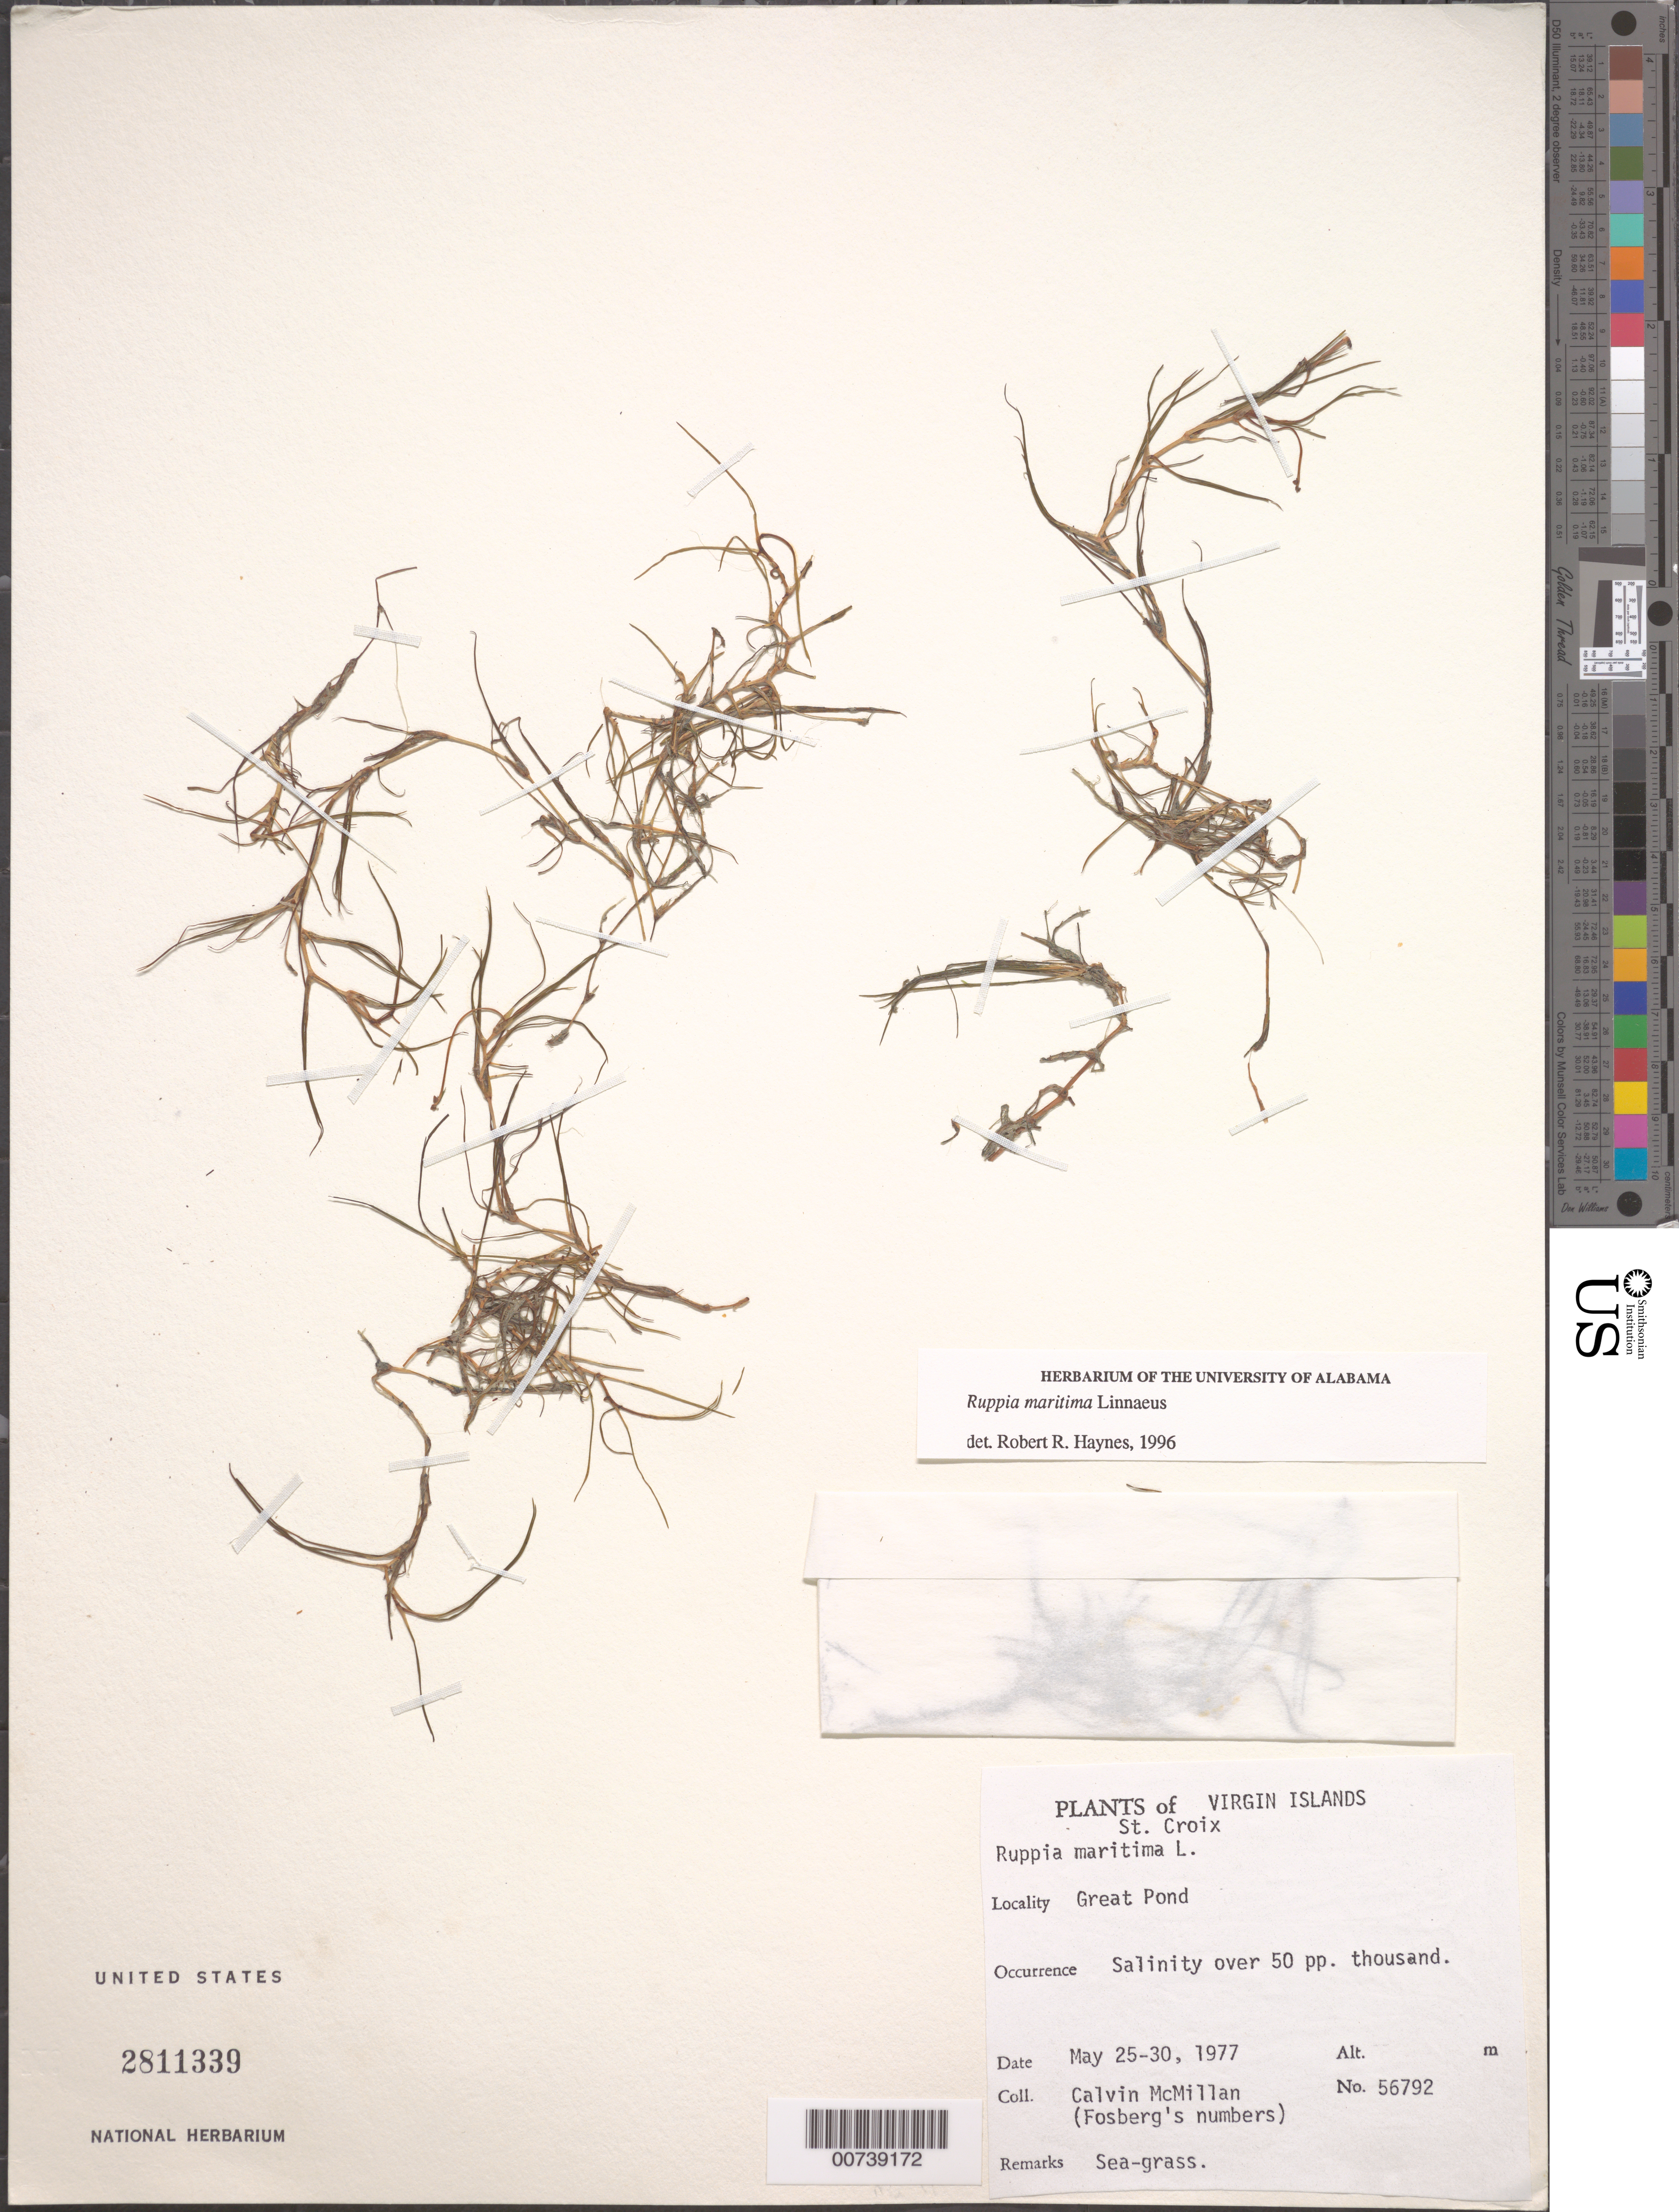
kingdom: Plantae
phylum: Tracheophyta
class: Liliopsida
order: Alismatales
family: Ruppiaceae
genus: Ruppia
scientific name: Ruppia maritima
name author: L.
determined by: Haynes, R. R.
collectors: C. McMillan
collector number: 56792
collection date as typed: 25 May 1977 to 30 May 1977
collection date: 1977-05-25/1977-05-30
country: U.S. Virgin Islands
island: St. Croix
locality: Great Pond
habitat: Areas with salinity over 50 pp thousand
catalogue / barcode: US 2811339